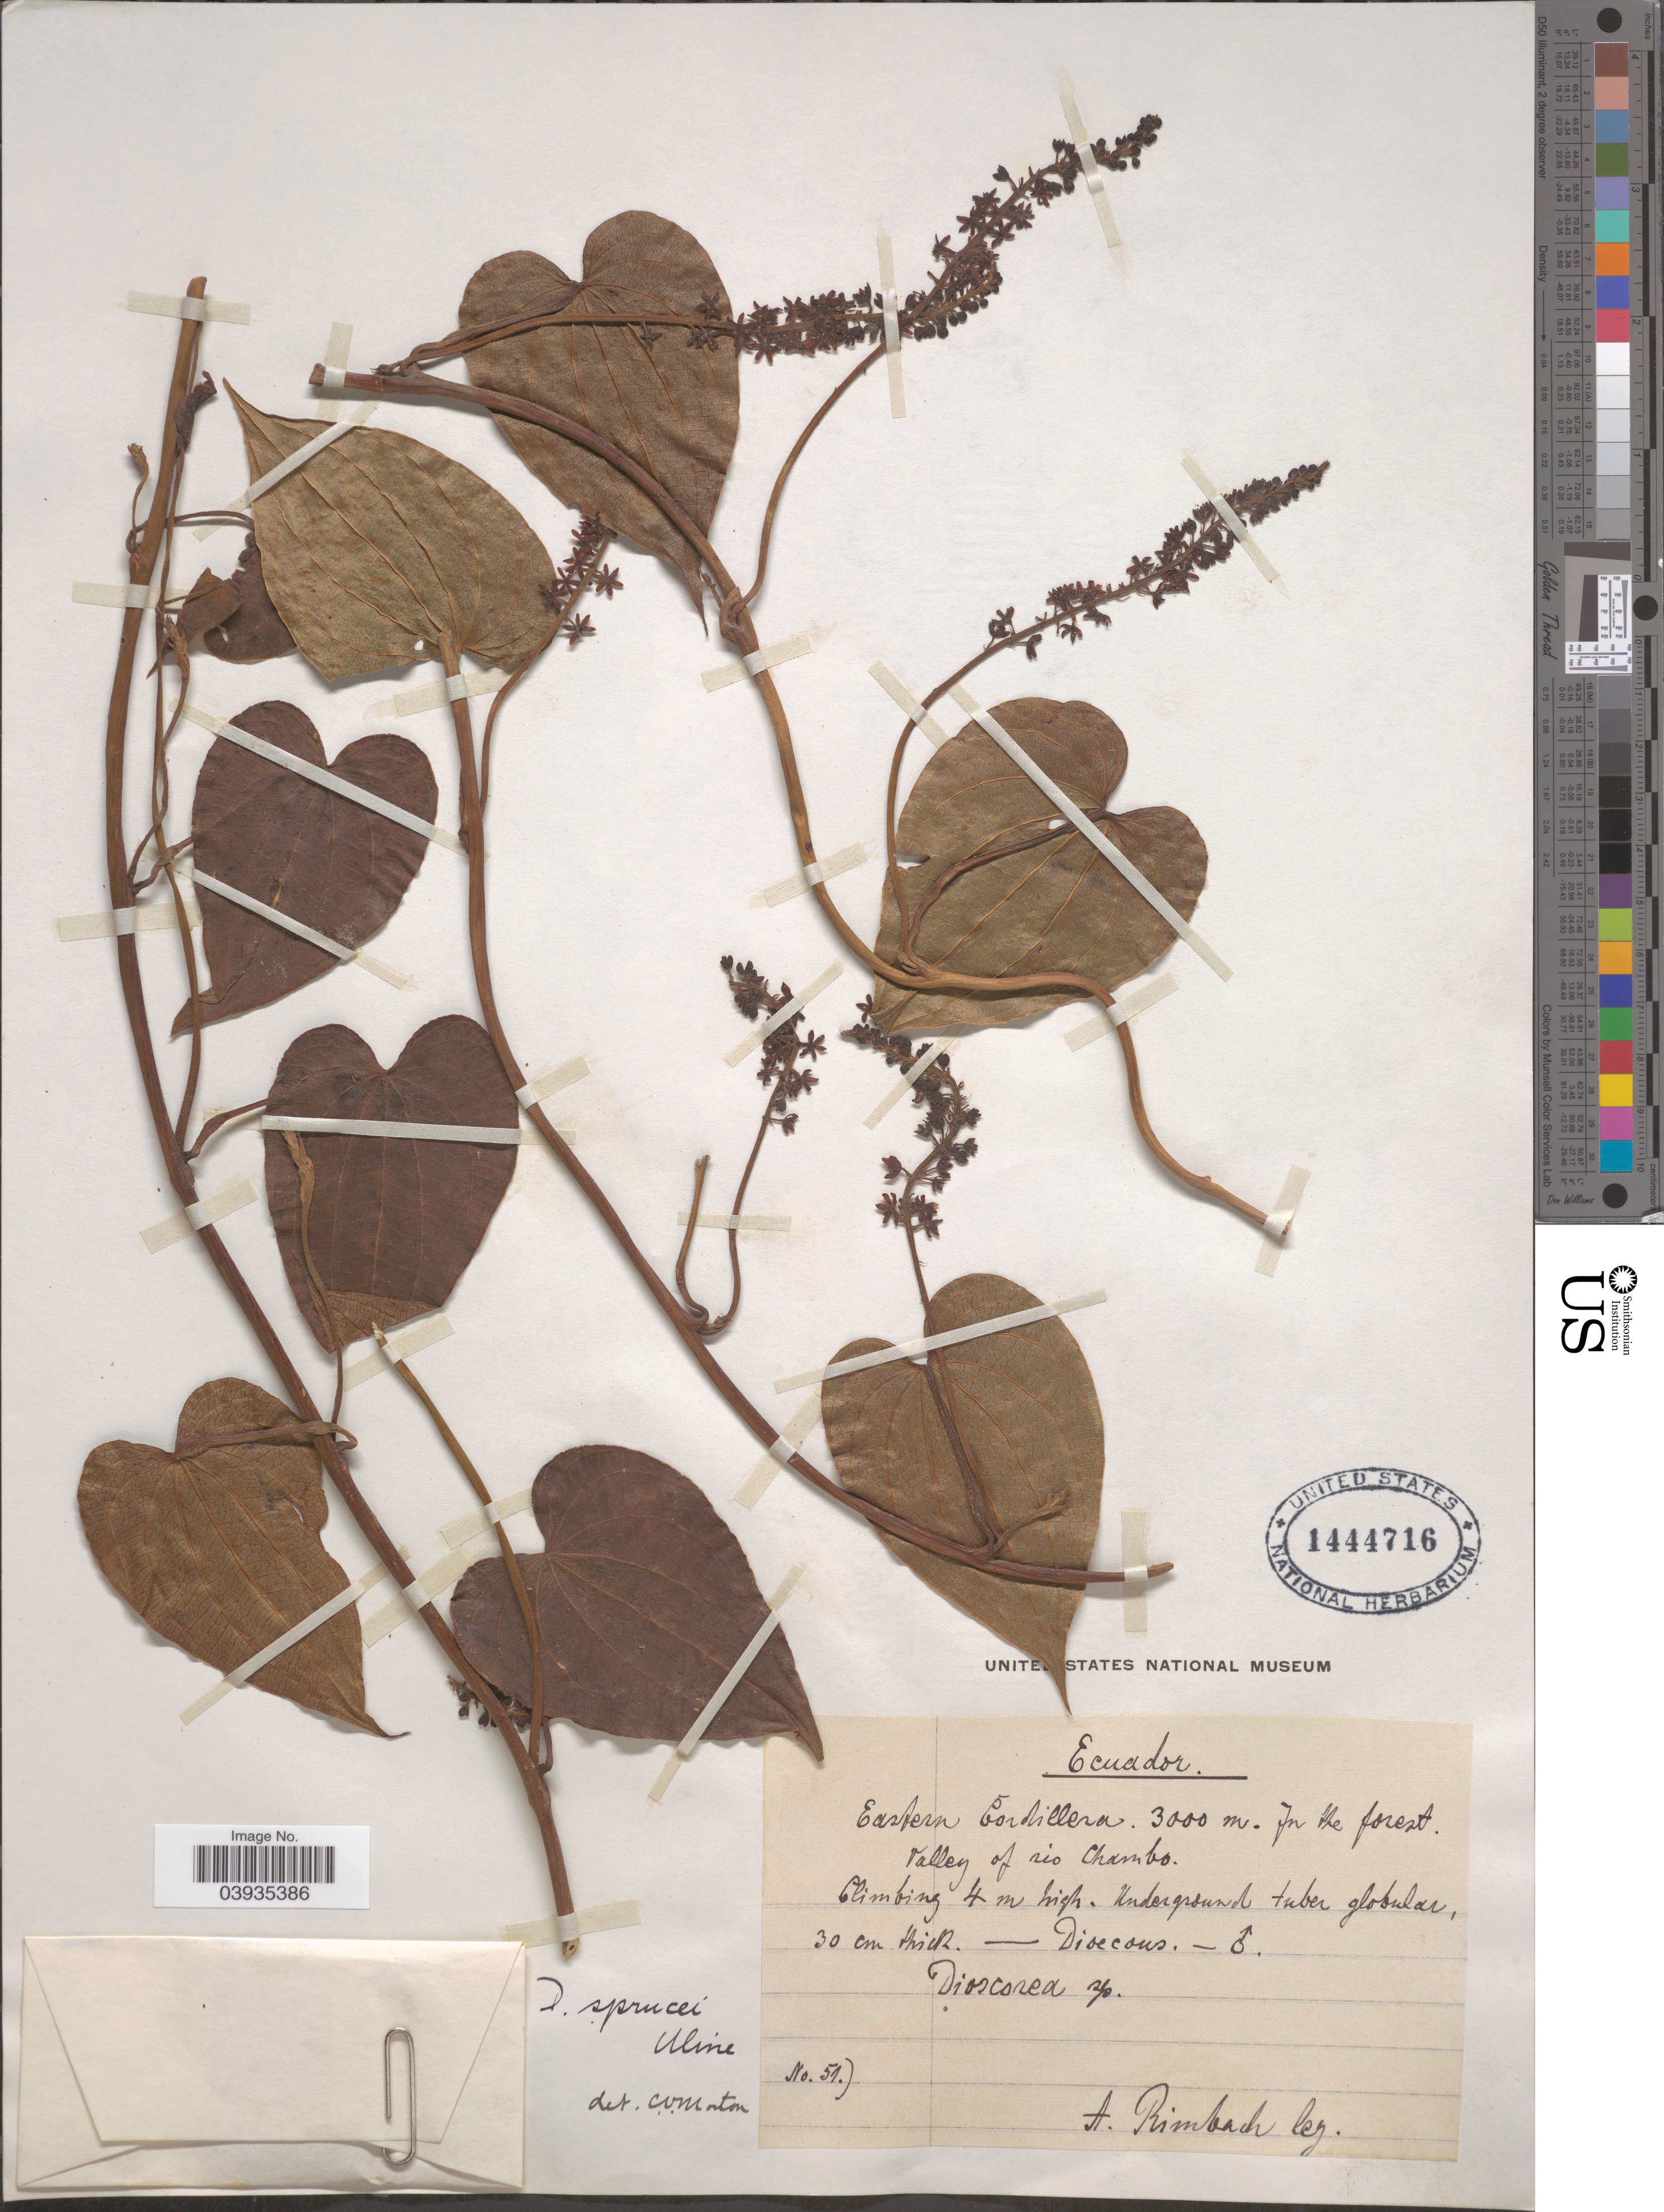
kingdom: Plantae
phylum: Tracheophyta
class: Liliopsida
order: Dioscoreales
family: Dioscoreaceae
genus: Dioscorea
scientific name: Dioscorea sprucei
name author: Uline ex R. Knuth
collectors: A. Rimbach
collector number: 51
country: Ecuador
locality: Eastern Cordillera. Valley of rio Chambo.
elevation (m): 3000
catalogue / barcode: US 1444716